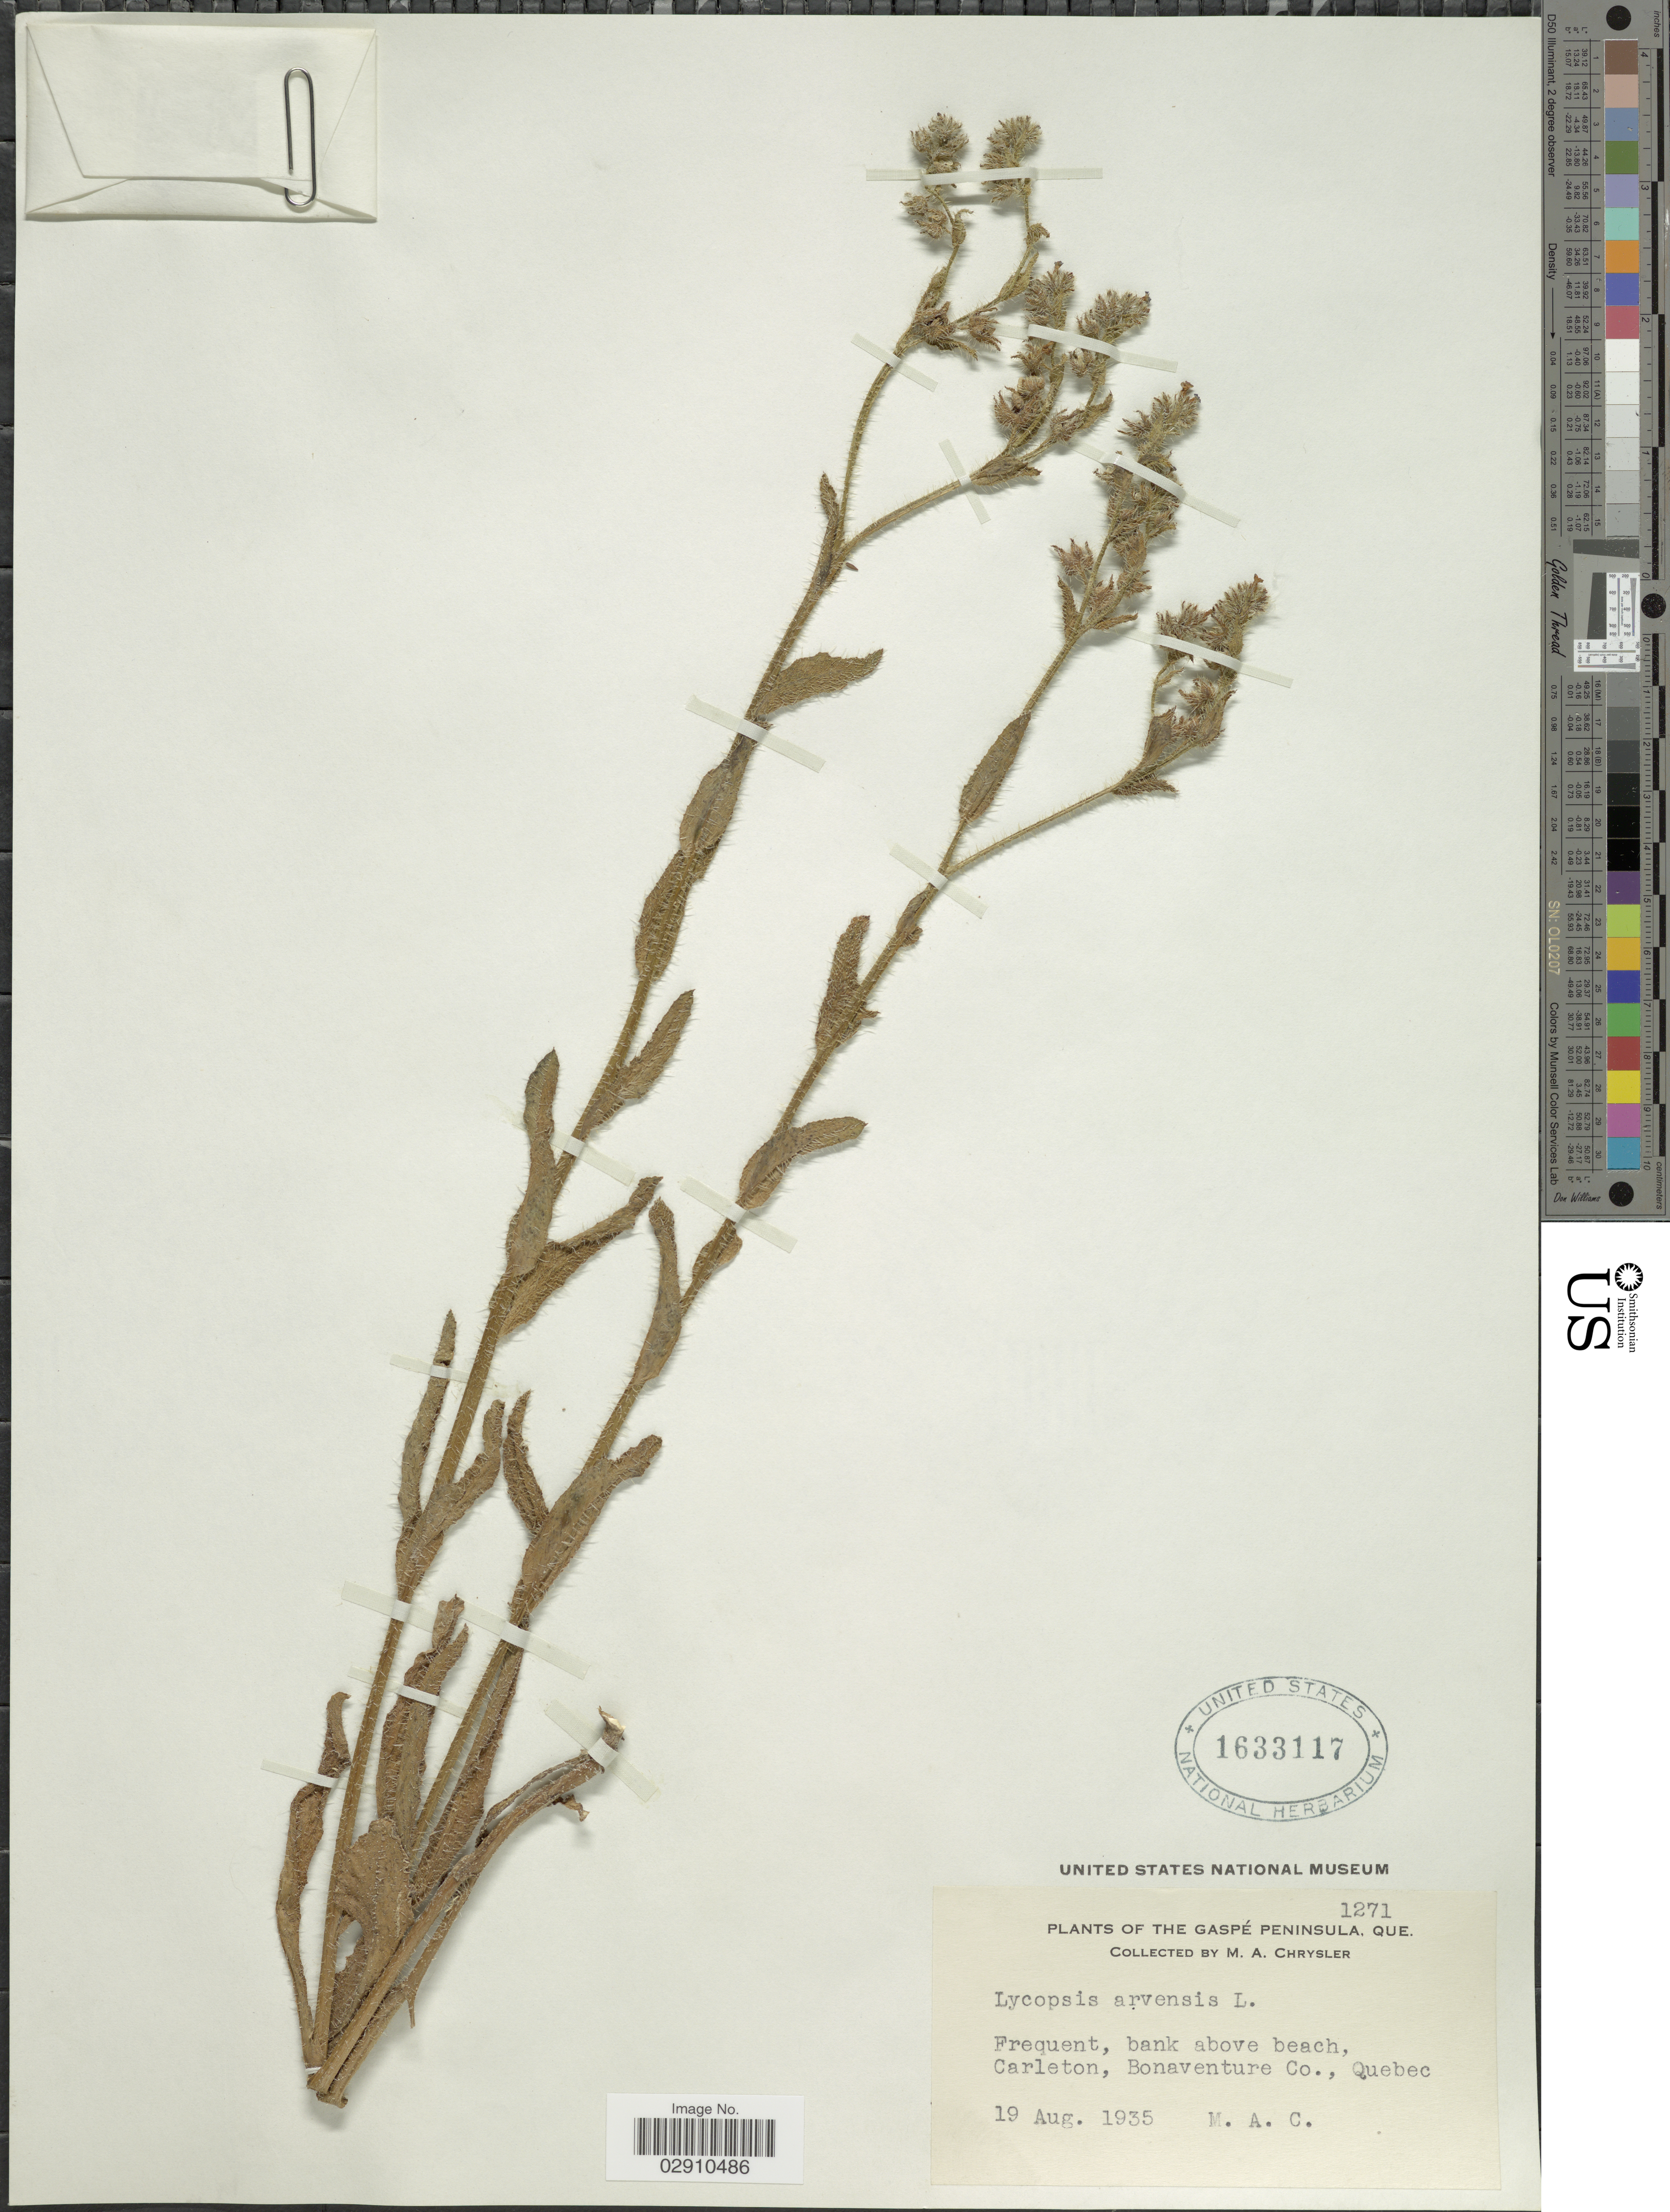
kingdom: Plantae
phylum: Tracheophyta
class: Magnoliopsida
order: Boraginales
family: Boraginaceae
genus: Lycopsis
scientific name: Lycopsis arvensis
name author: L.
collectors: M. Chrysler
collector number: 1271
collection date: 1935-08-19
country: Canada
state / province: Quebec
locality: Gaspé Peninsula, Que. Frequent, bank above beach, Carleton, Bonaventure Co.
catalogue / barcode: US 1633117